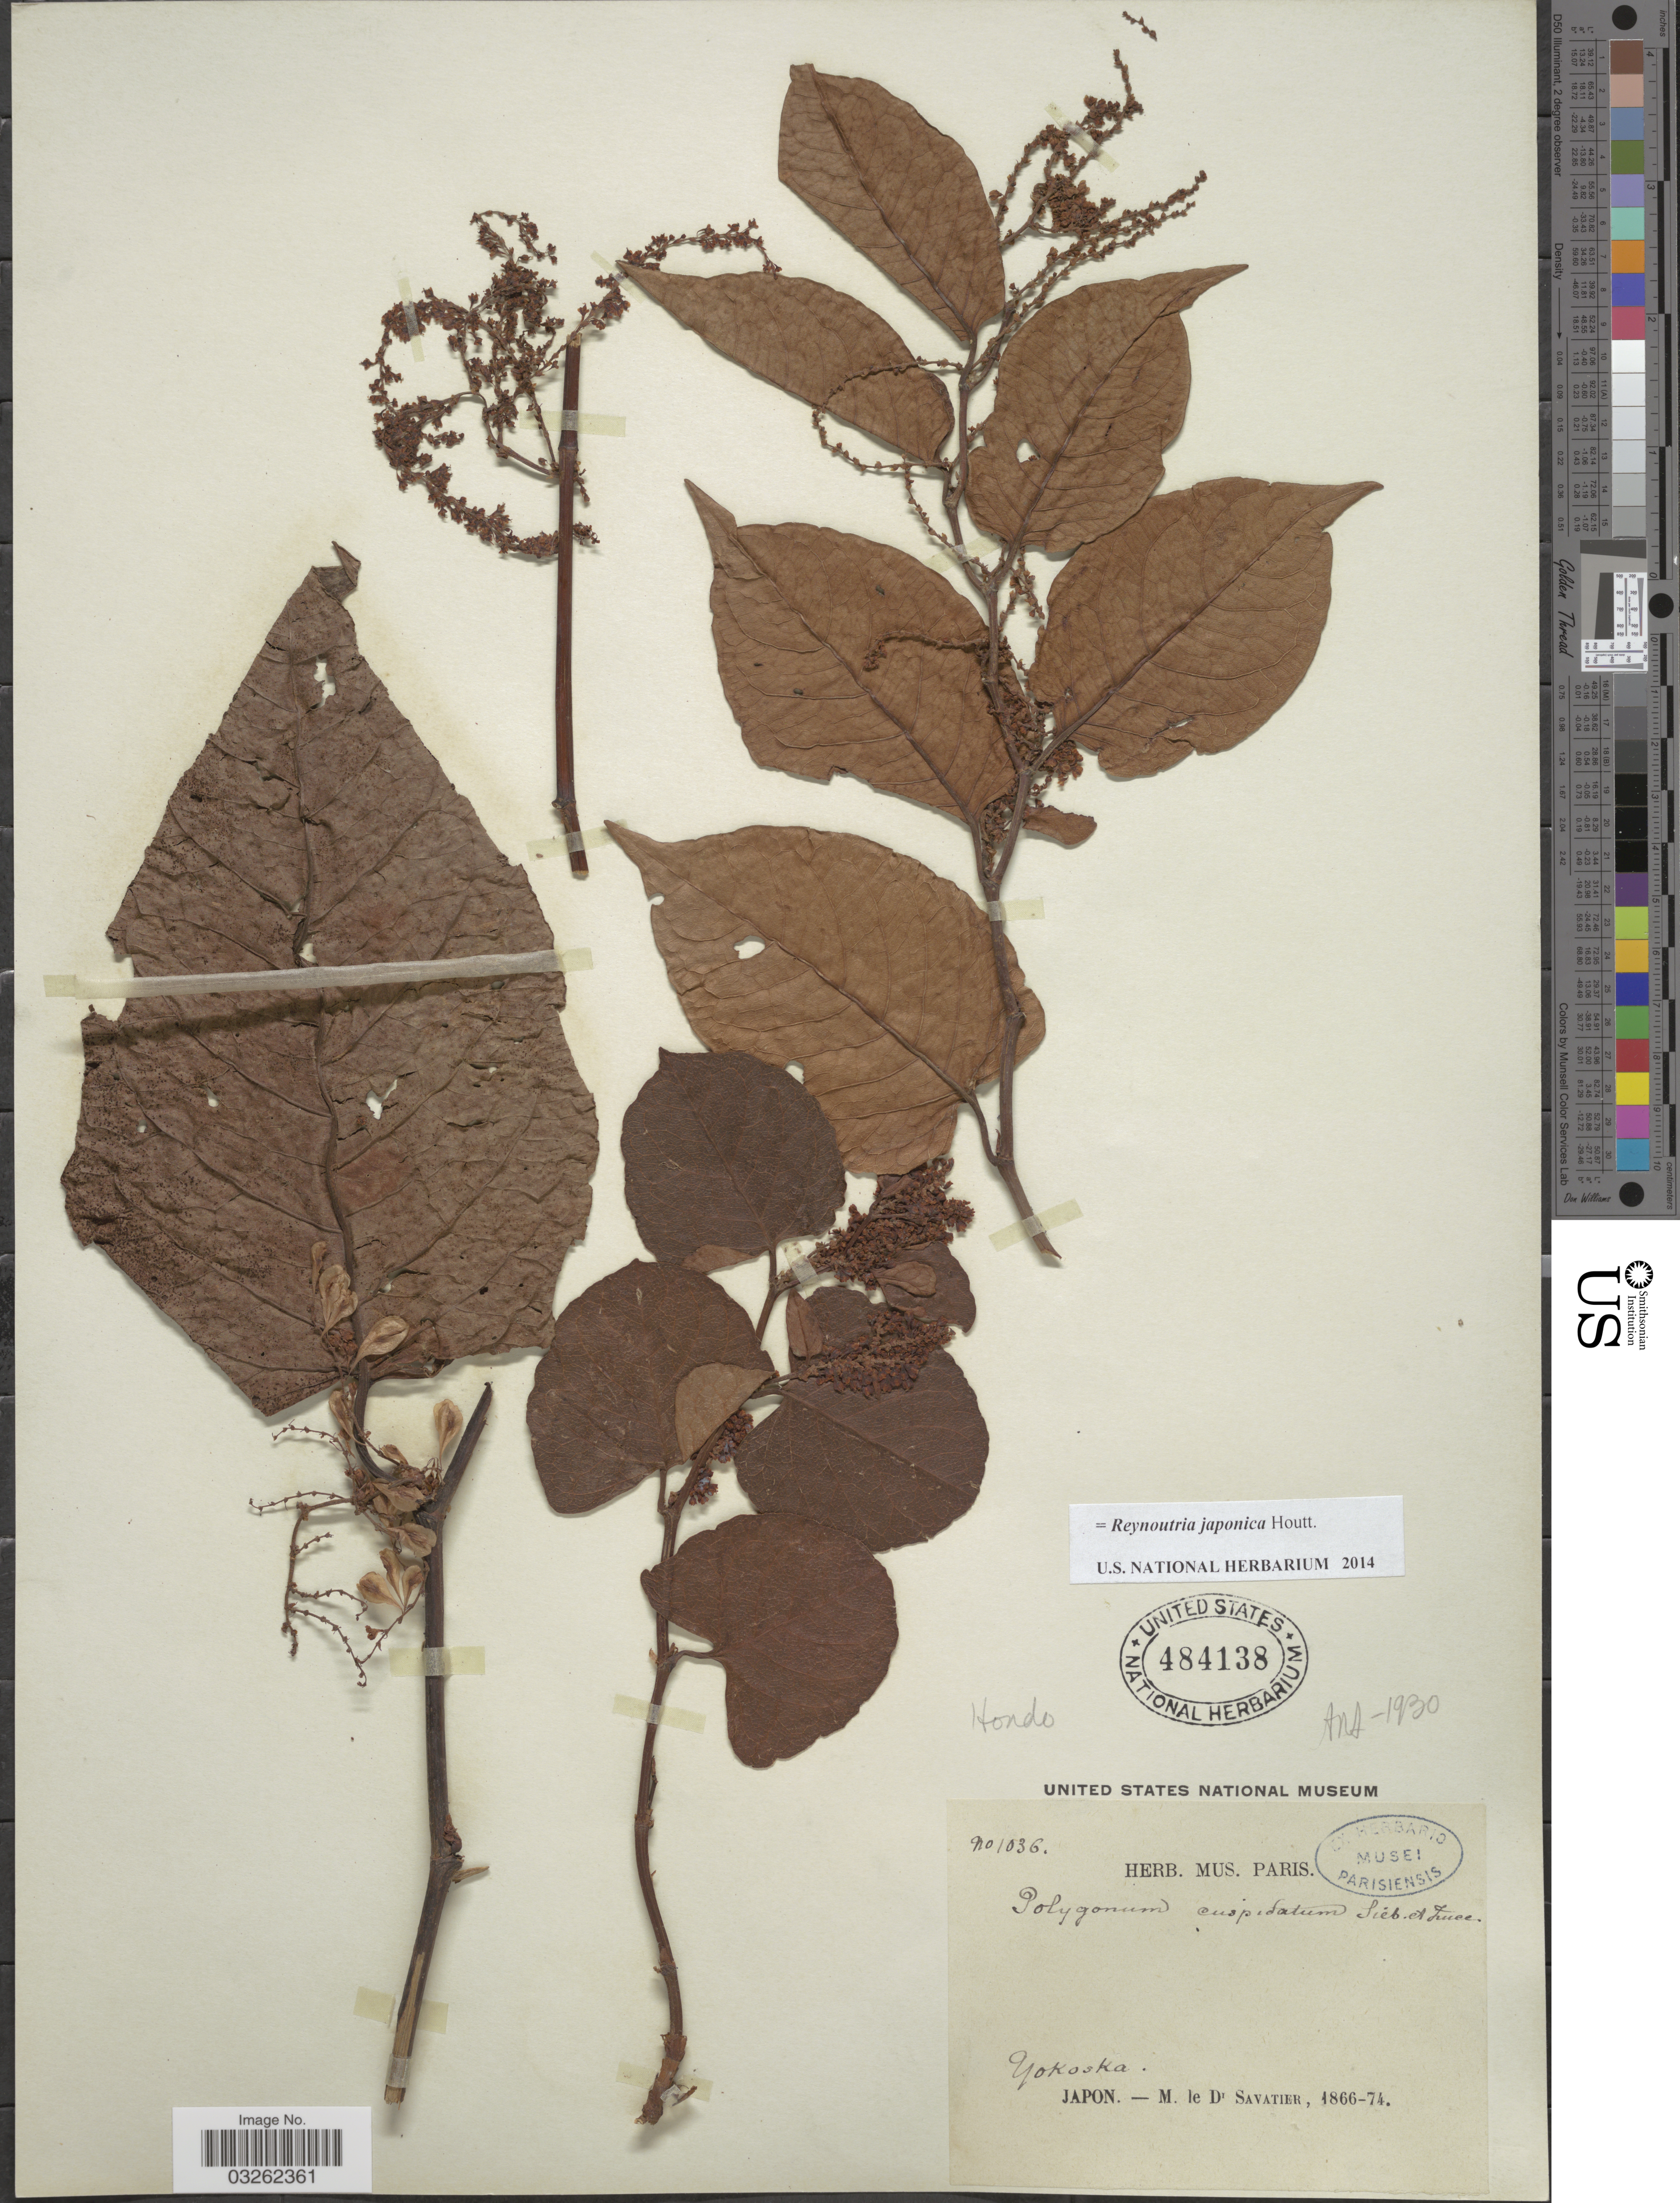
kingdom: Plantae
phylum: Tracheophyta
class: Magnoliopsida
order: Caryophyllales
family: Polygonaceae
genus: Reynoutria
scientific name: Reynoutria japonica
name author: Houtt.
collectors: M. D' Savatier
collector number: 1036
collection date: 1866/1874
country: Japan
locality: Yokoska. Japon. Hondo.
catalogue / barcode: US 484138